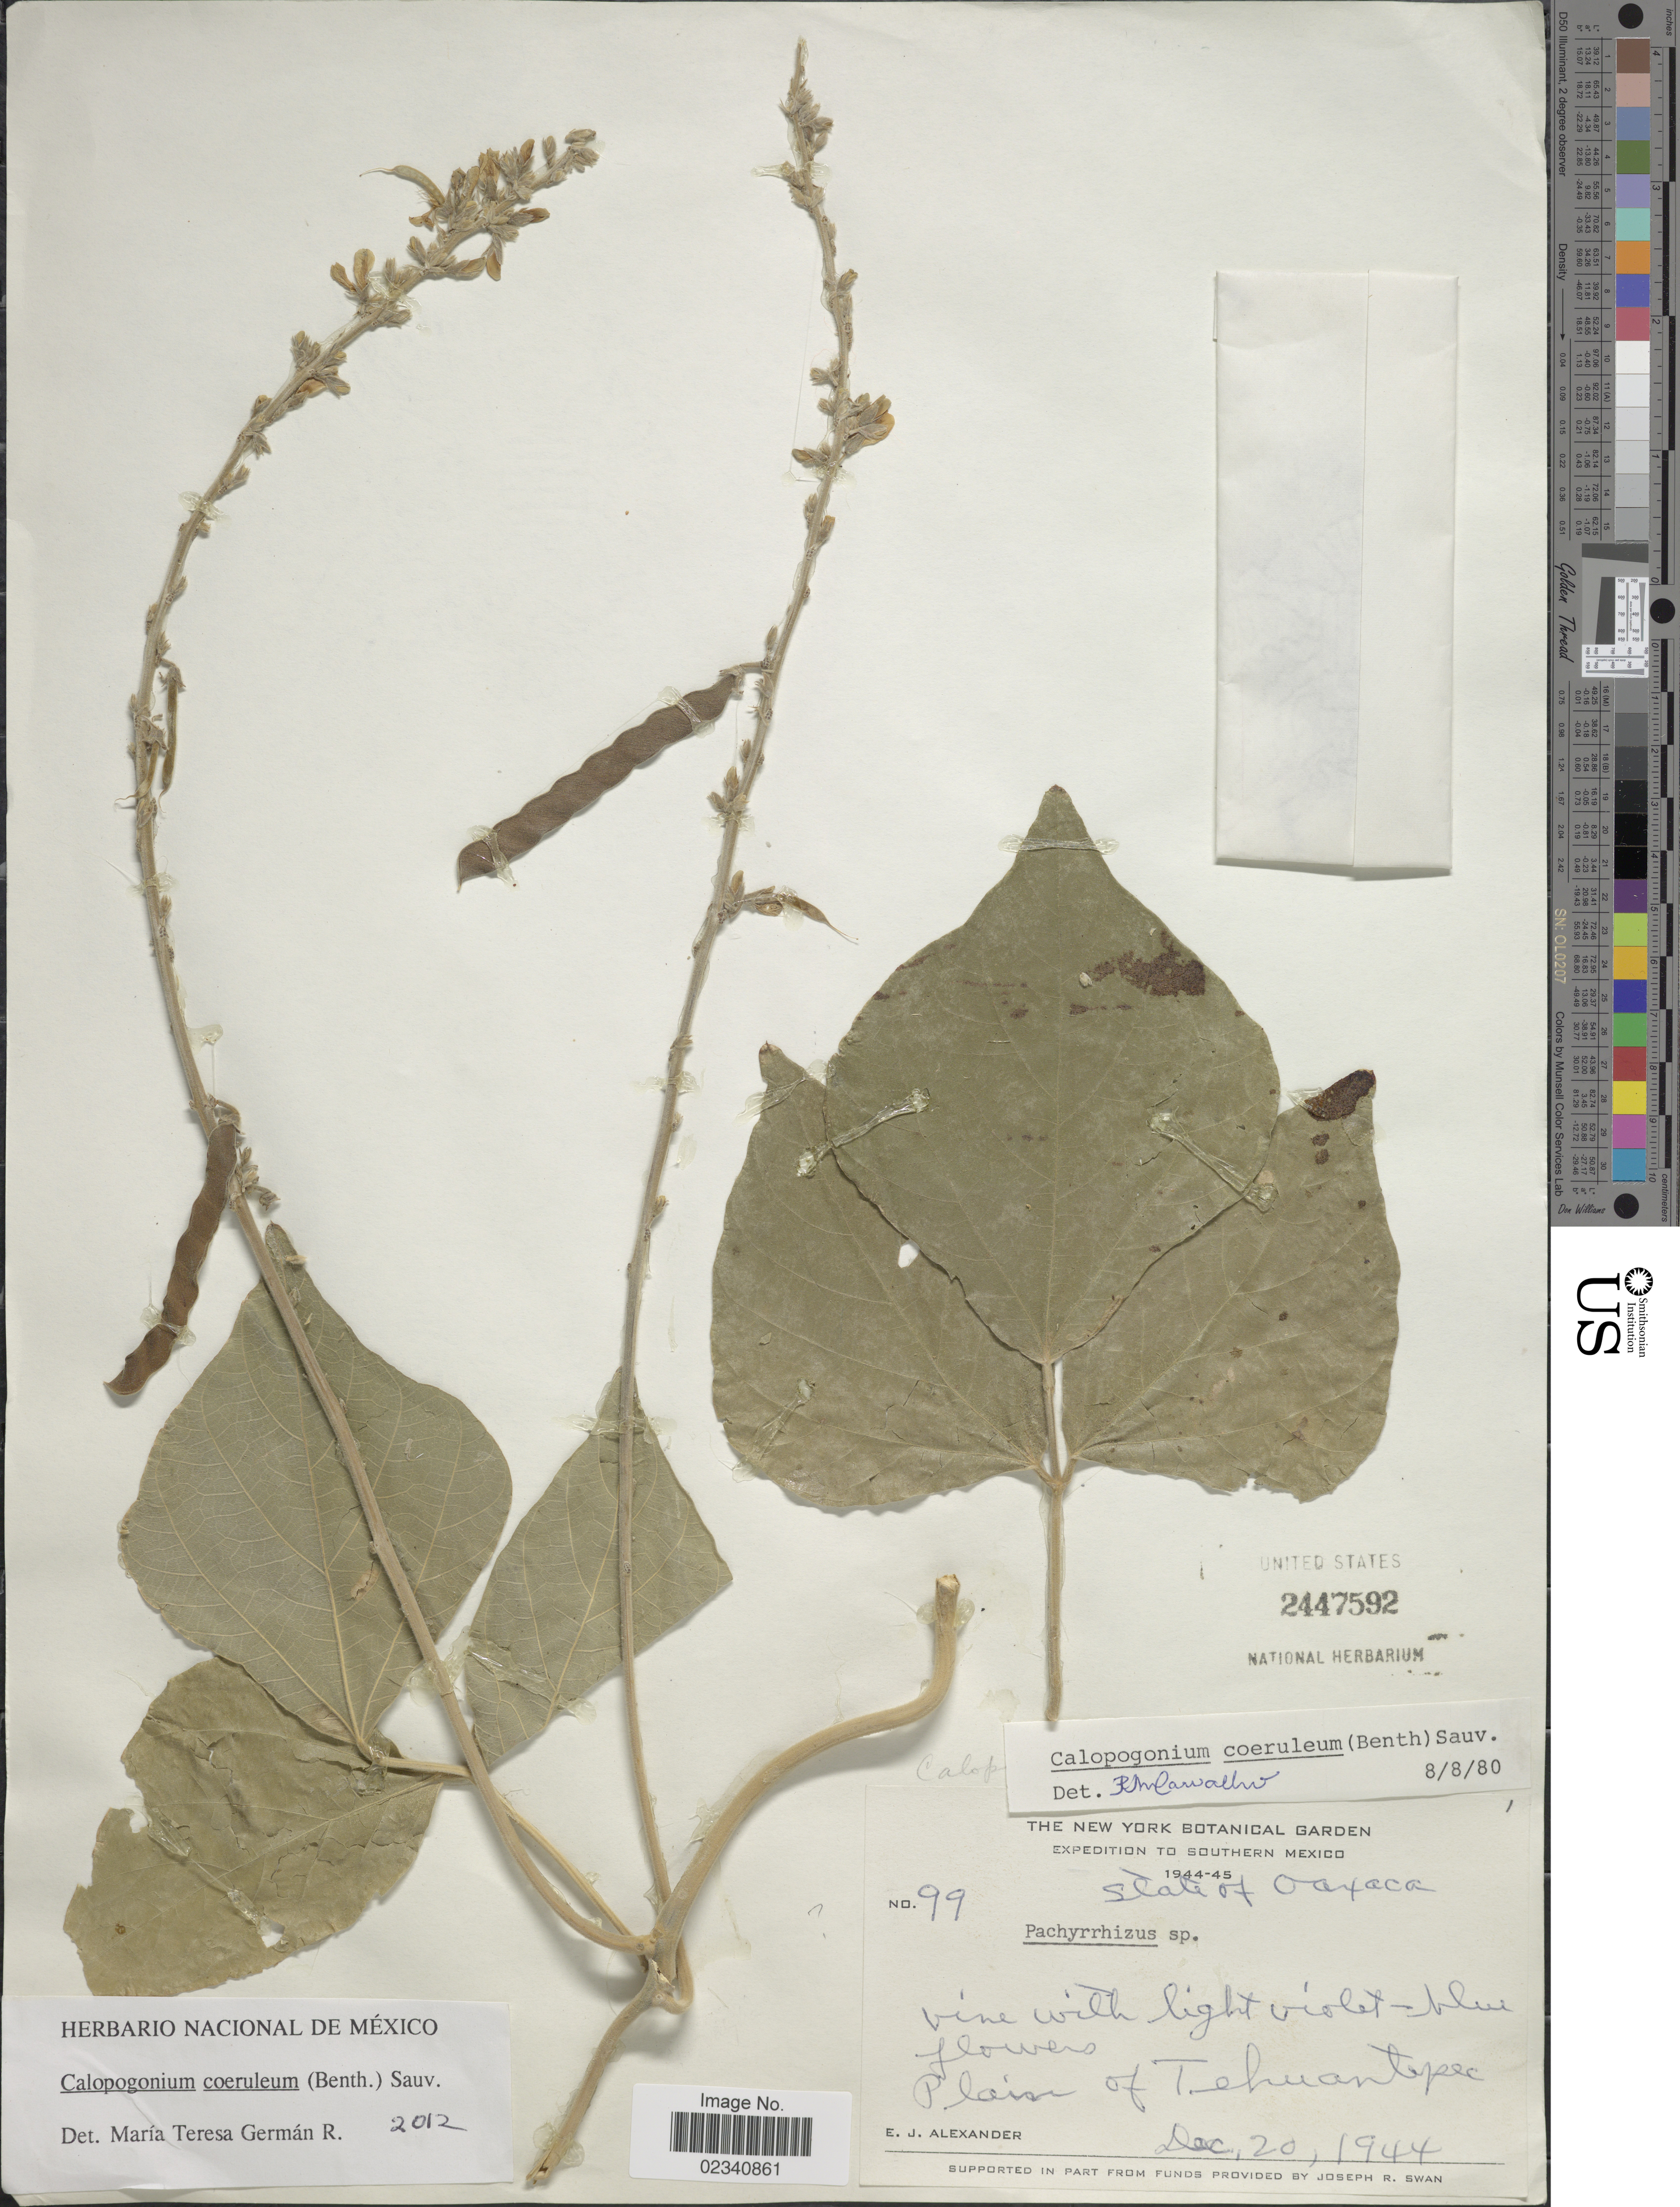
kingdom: Plantae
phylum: Tracheophyta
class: Magnoliopsida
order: Fabales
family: Fabaceae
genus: Calopogonium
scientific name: Calopogonium caeruleum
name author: (Benth.) C. Wright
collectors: E. J. Alexander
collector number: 99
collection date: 1944-12-20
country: Mexico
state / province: Oaxaca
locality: Plain of Tehuantepec. Southern Mexico.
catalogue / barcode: US 2447592